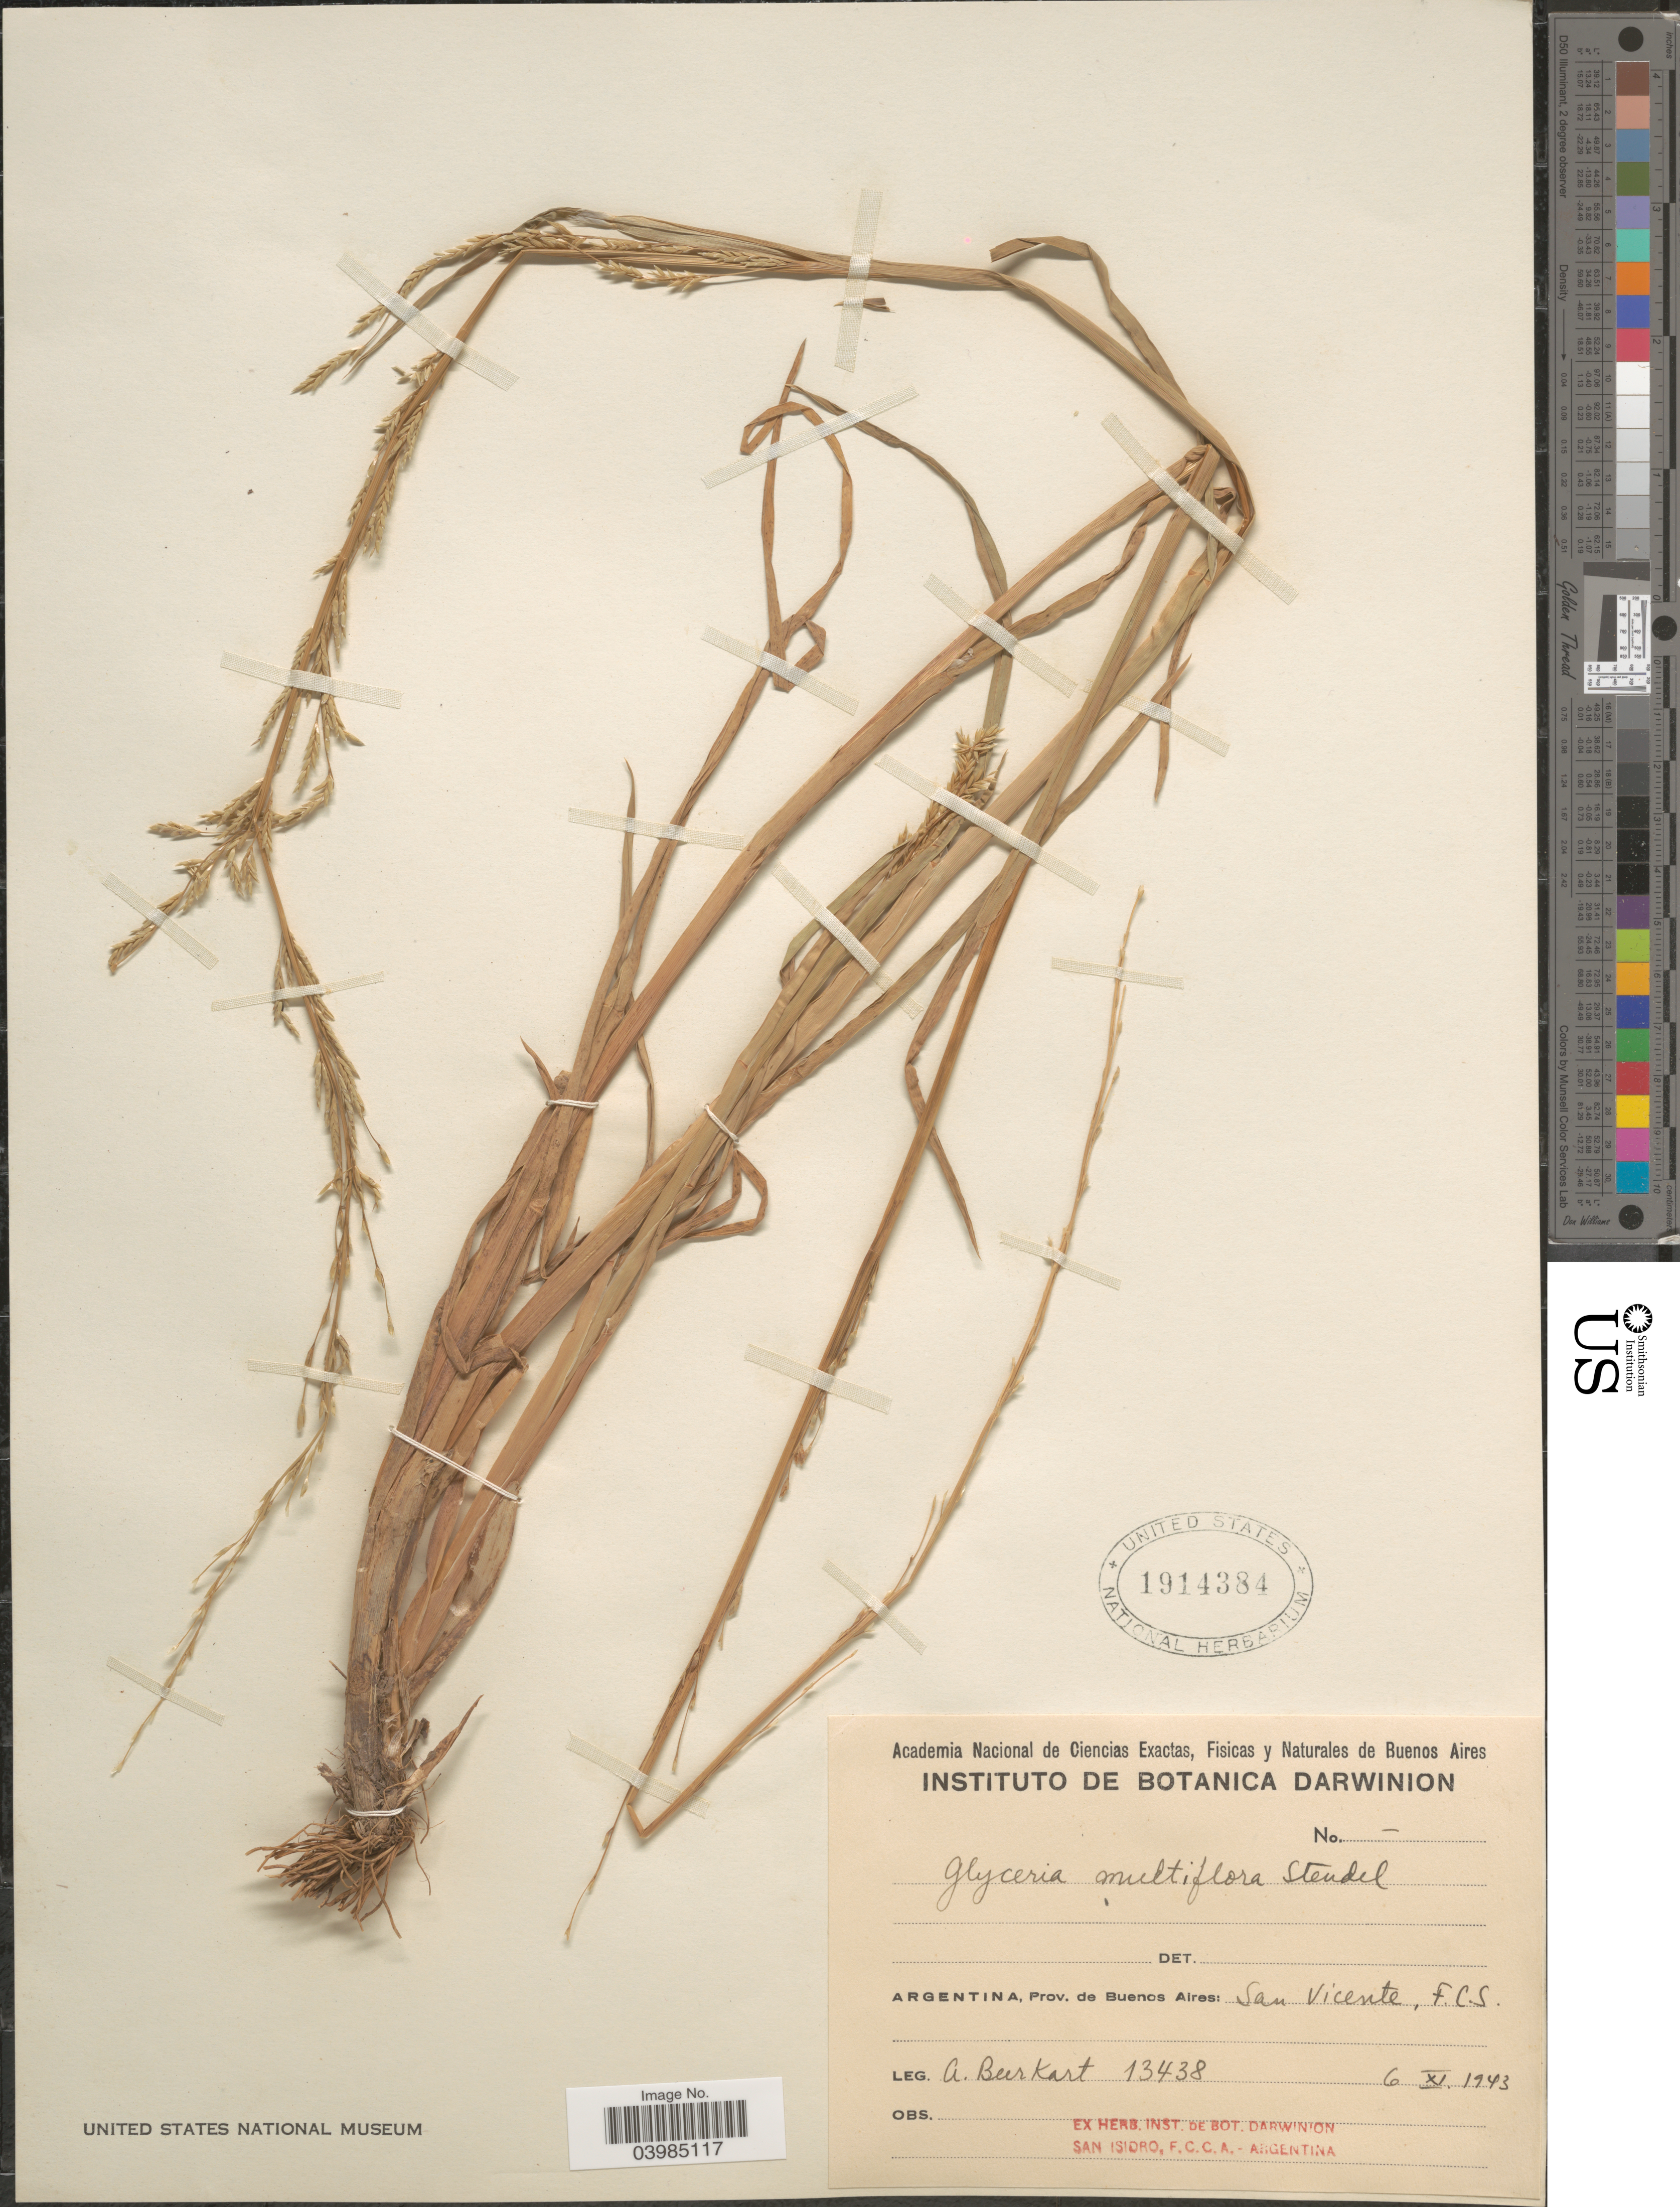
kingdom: Plantae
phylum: Tracheophyta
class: Liliopsida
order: Poales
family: Poaceae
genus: Glyceria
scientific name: Glyceria multiflora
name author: Steud.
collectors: A. E. Burkart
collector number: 13438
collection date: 1943-11-06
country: Argentina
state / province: Buenos Aires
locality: San Vicente, F.C.S.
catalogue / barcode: US 1914384